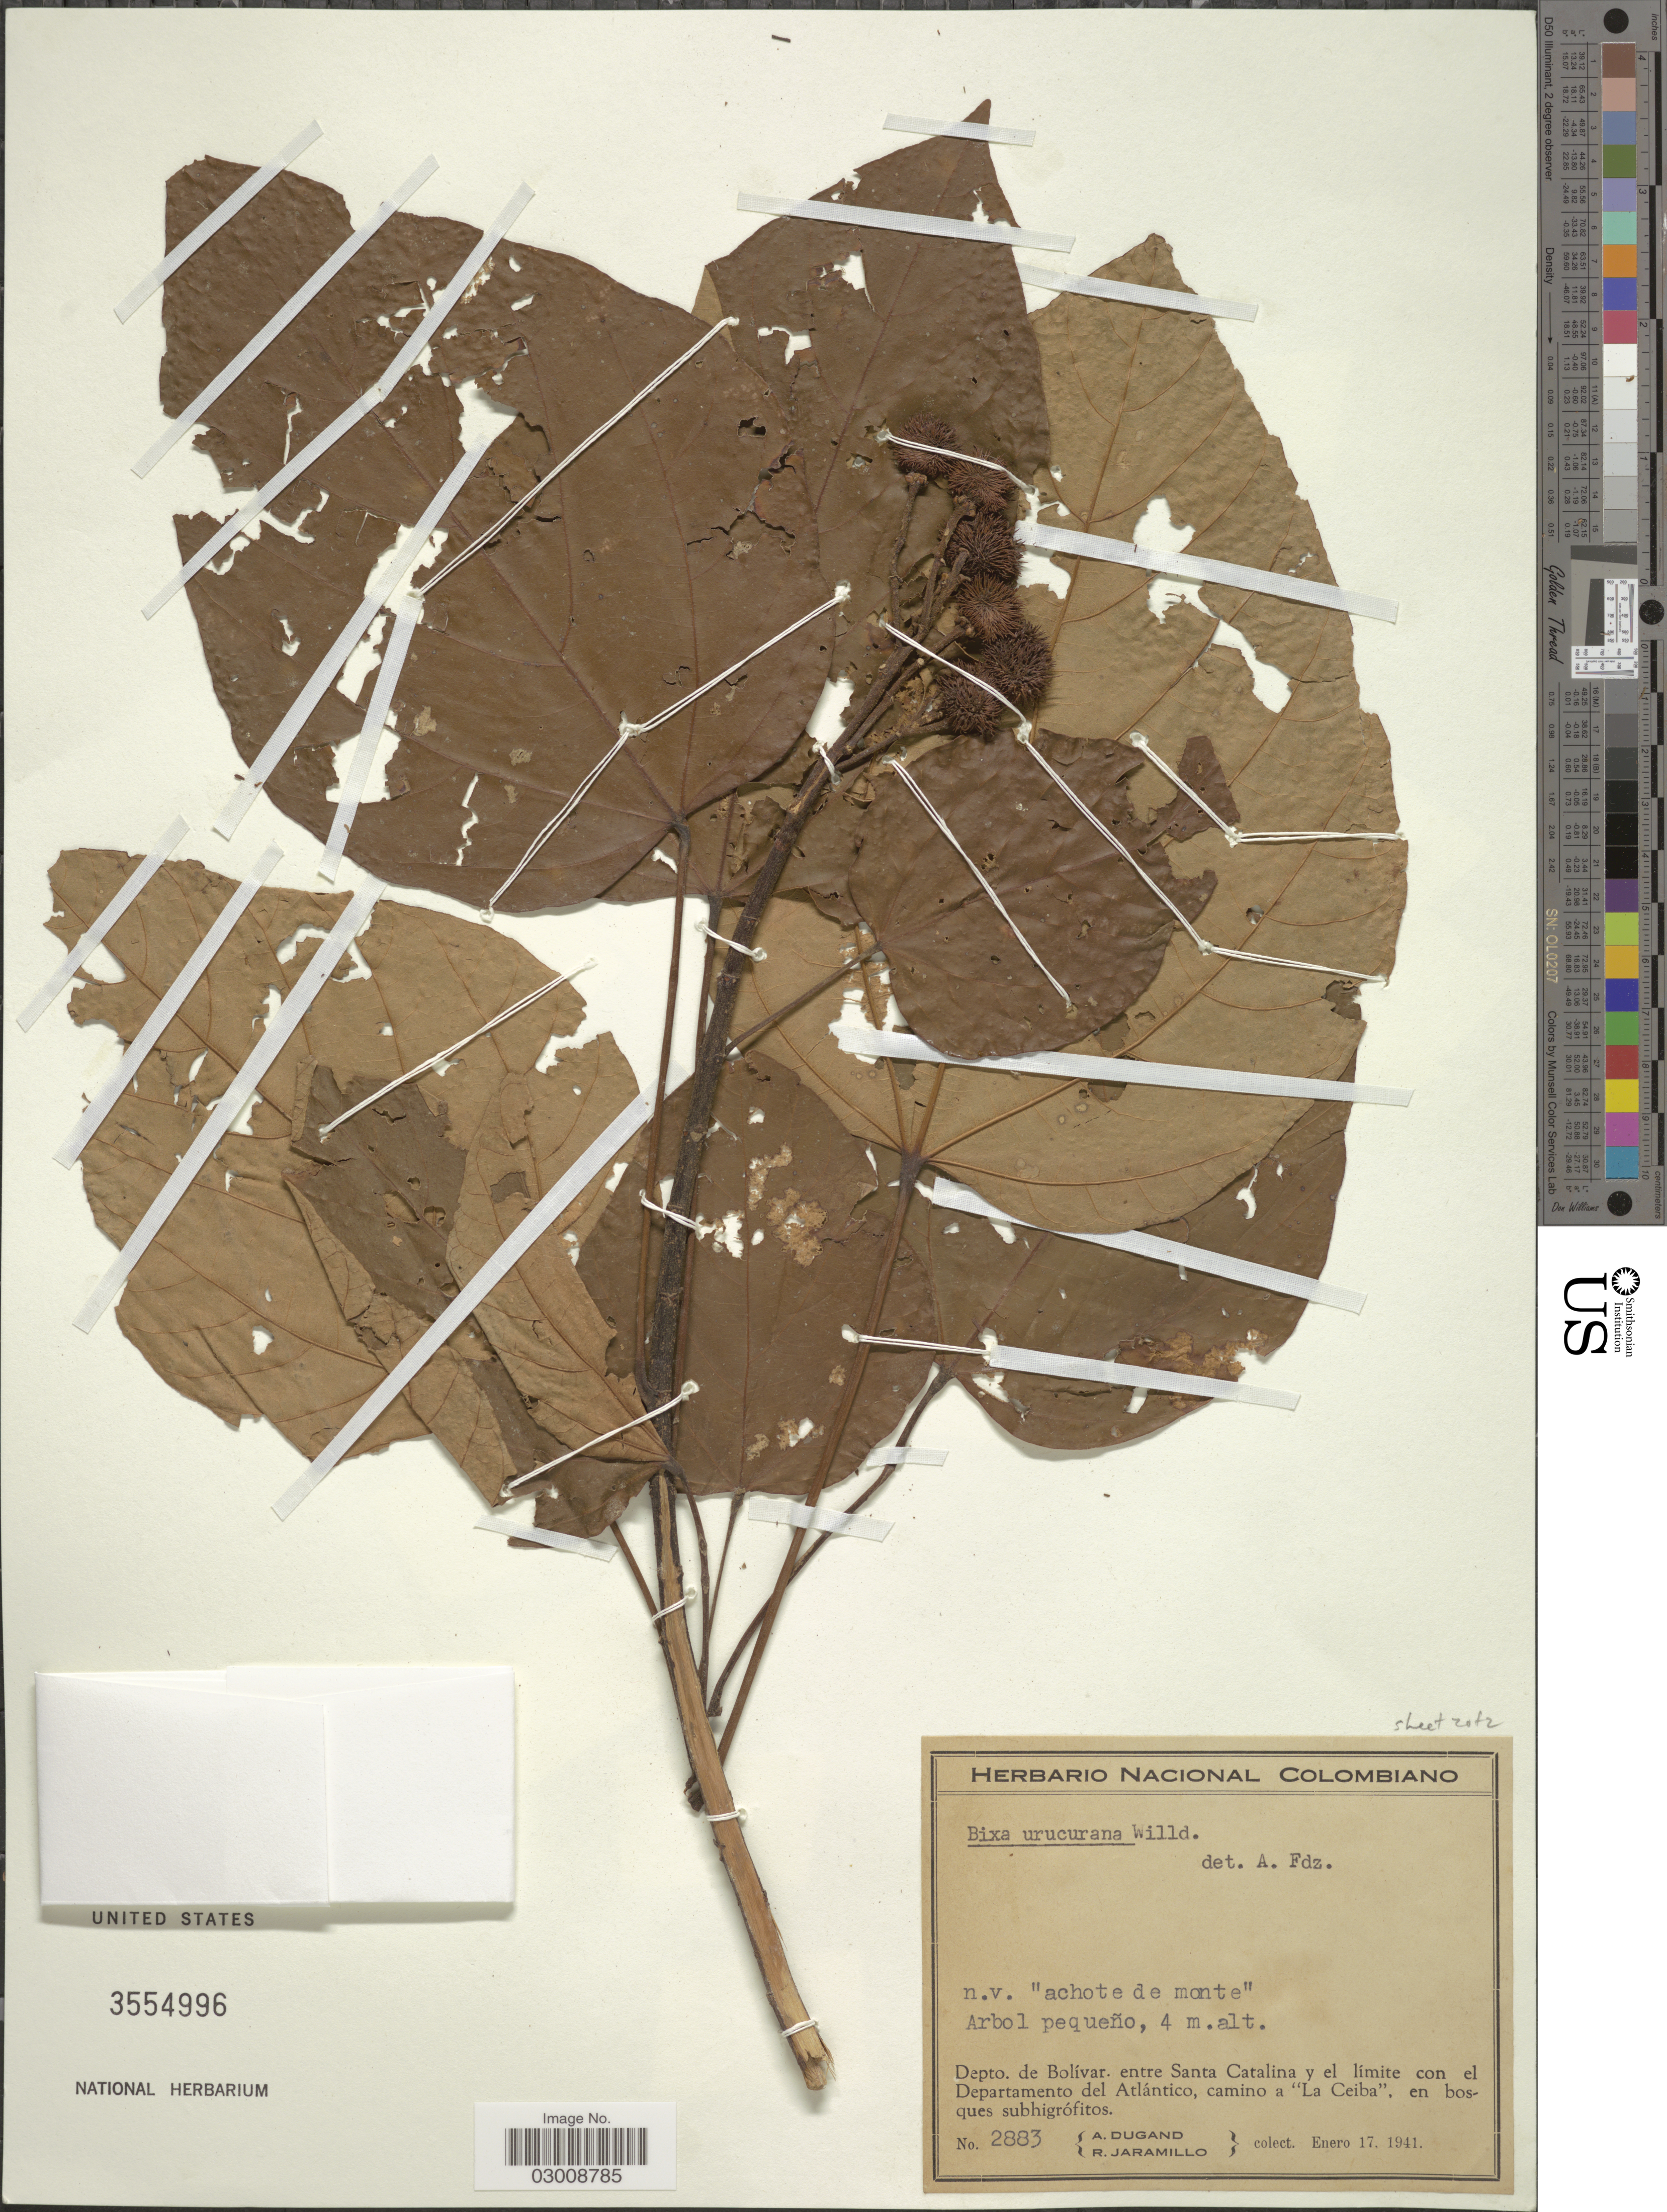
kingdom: Plantae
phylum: Tracheophyta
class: Magnoliopsida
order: Malvales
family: Bixaceae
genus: Bixa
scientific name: Bixa urucurana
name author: Willd.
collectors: A. Dugand & R. Jaramillo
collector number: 2883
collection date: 1941-01-17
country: Colombia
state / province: Bolívar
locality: Depto. de Bolívar. Entre Santa Catalina y el límite con el Departamento del Atlántico, camino a "La Ceiba", en bosques subhigrófitos.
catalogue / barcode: US 3554996